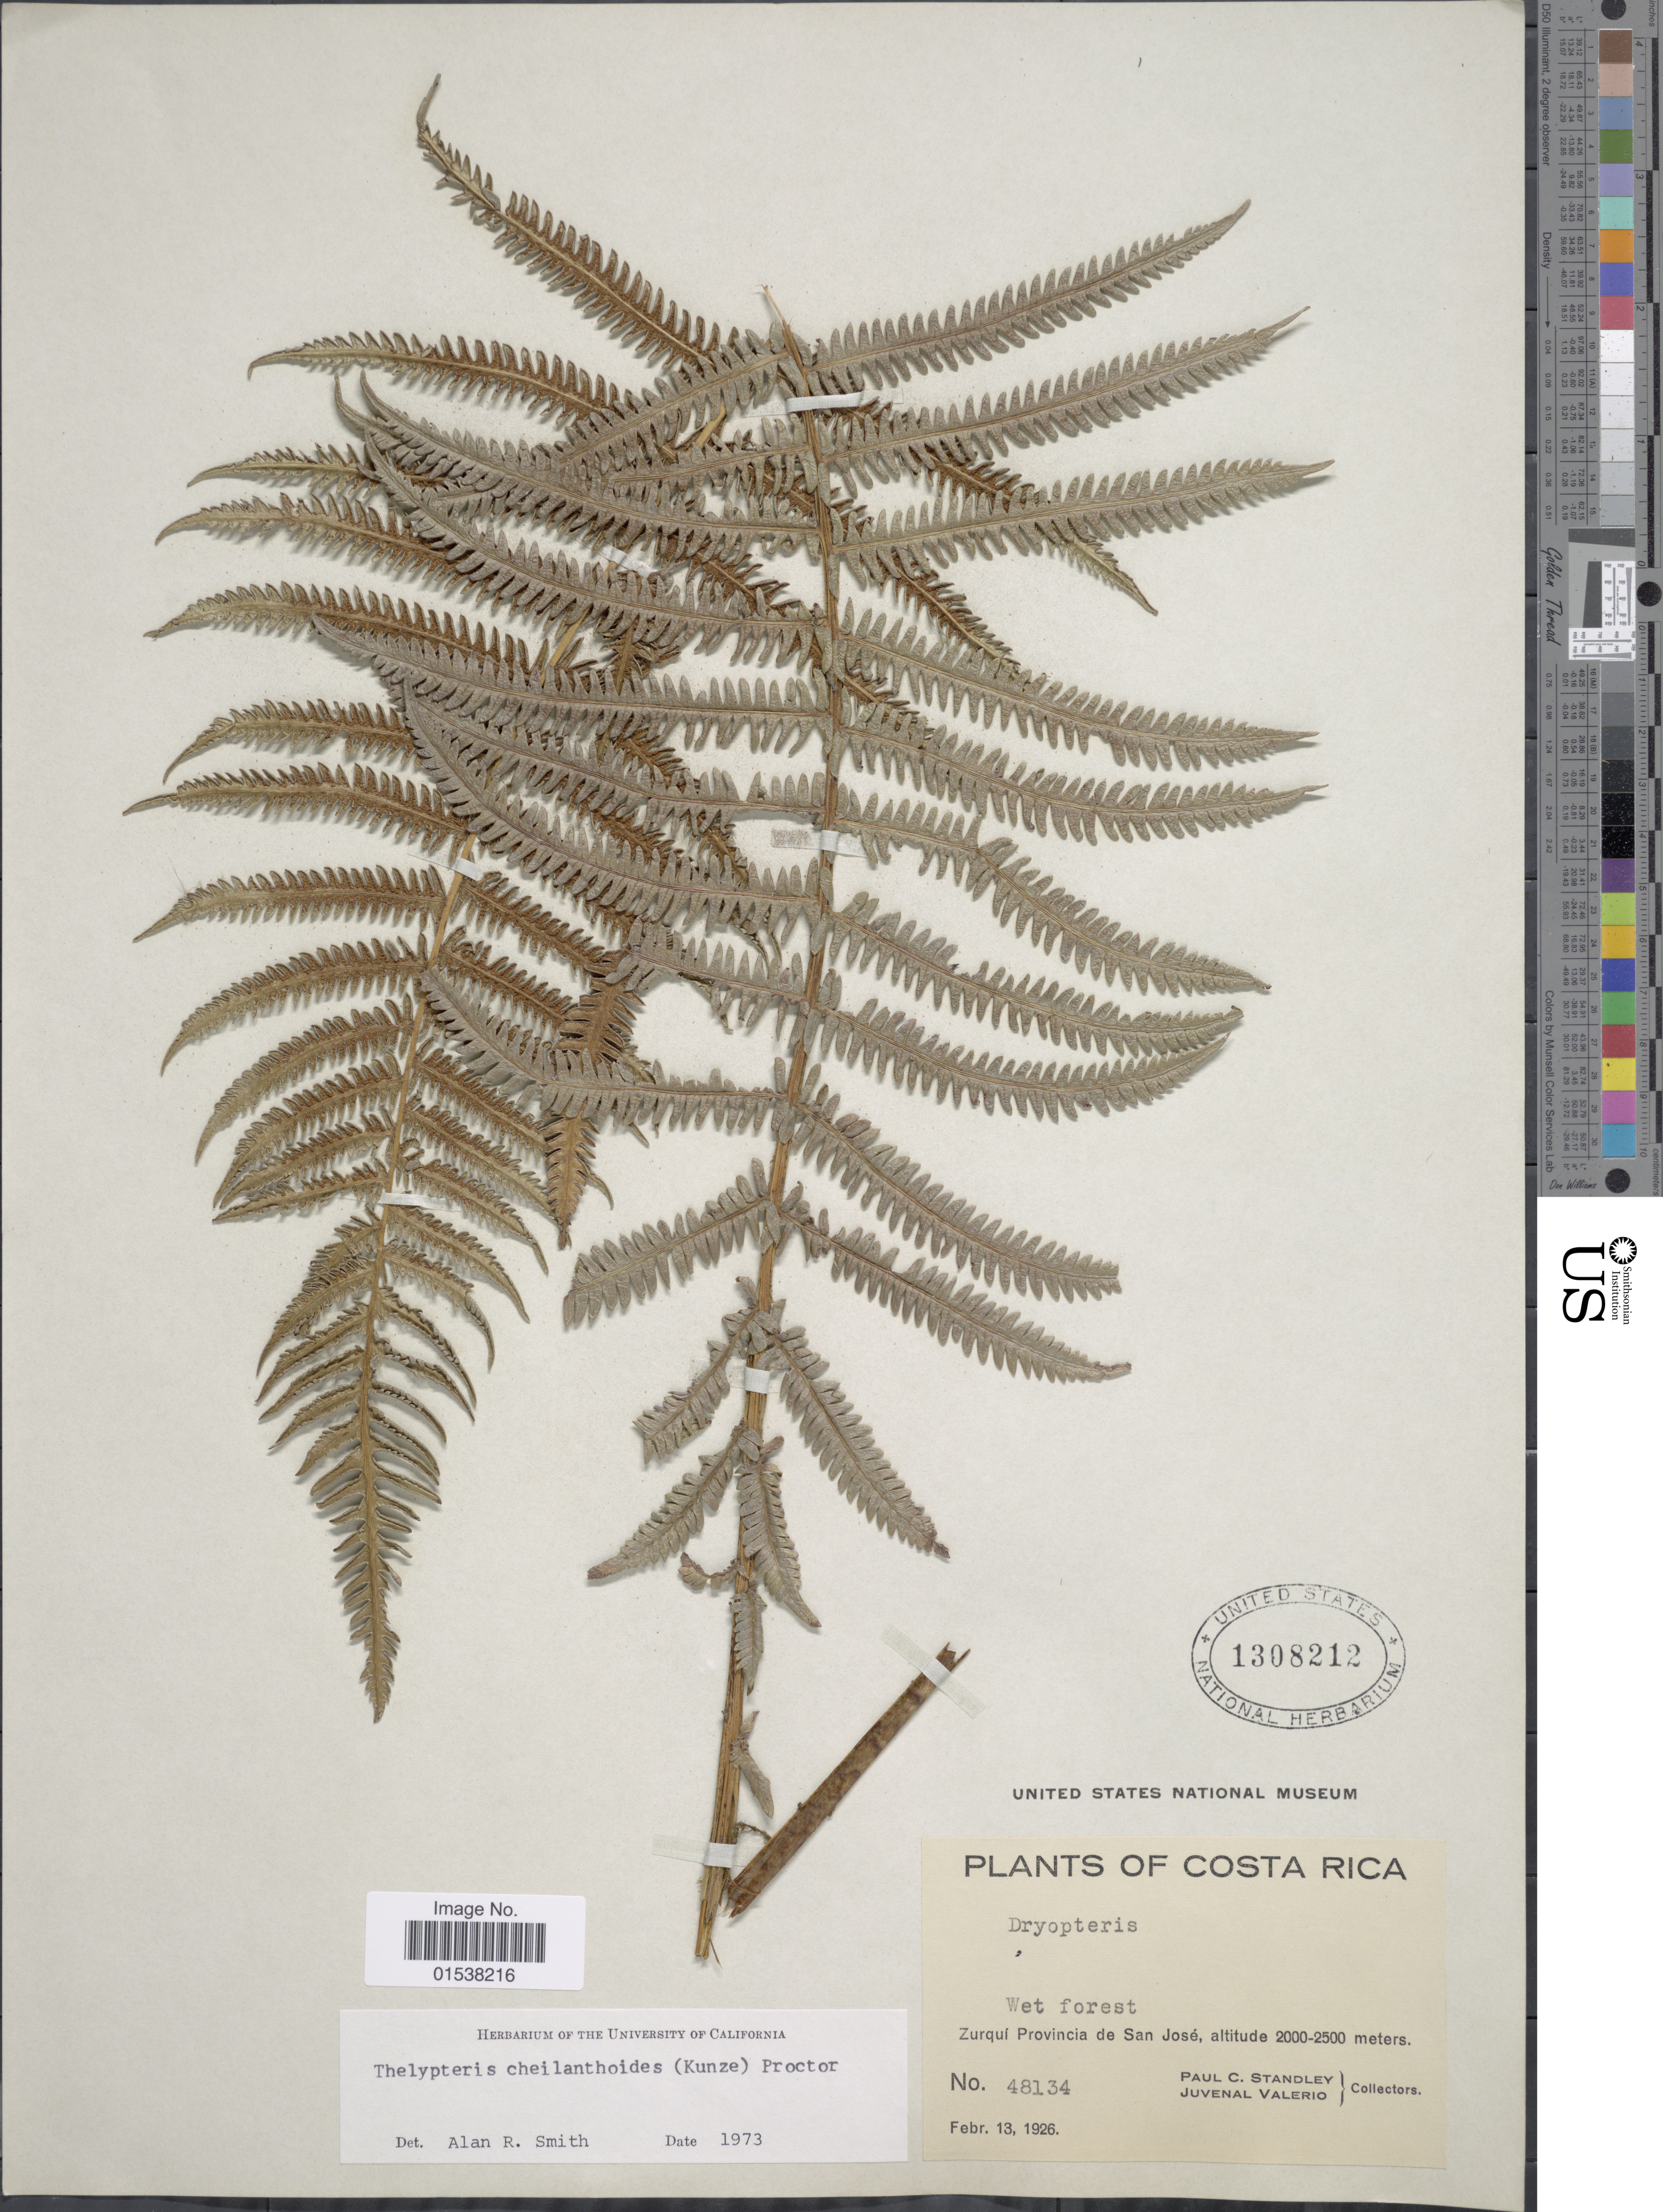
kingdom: Plantae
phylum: Tracheophyta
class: Polypodiopsida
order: Polypodiales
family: Thelypteridaceae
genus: Amauropelta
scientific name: Amauropelta cheilanthoides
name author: (Kunze) Á. Löve & D. Löve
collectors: P. C. Standley & J. Valerio R.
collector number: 48134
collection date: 1926-02-13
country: Costa Rica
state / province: San José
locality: Zurqui Provincia de San Jose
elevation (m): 2000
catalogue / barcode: US 1308212